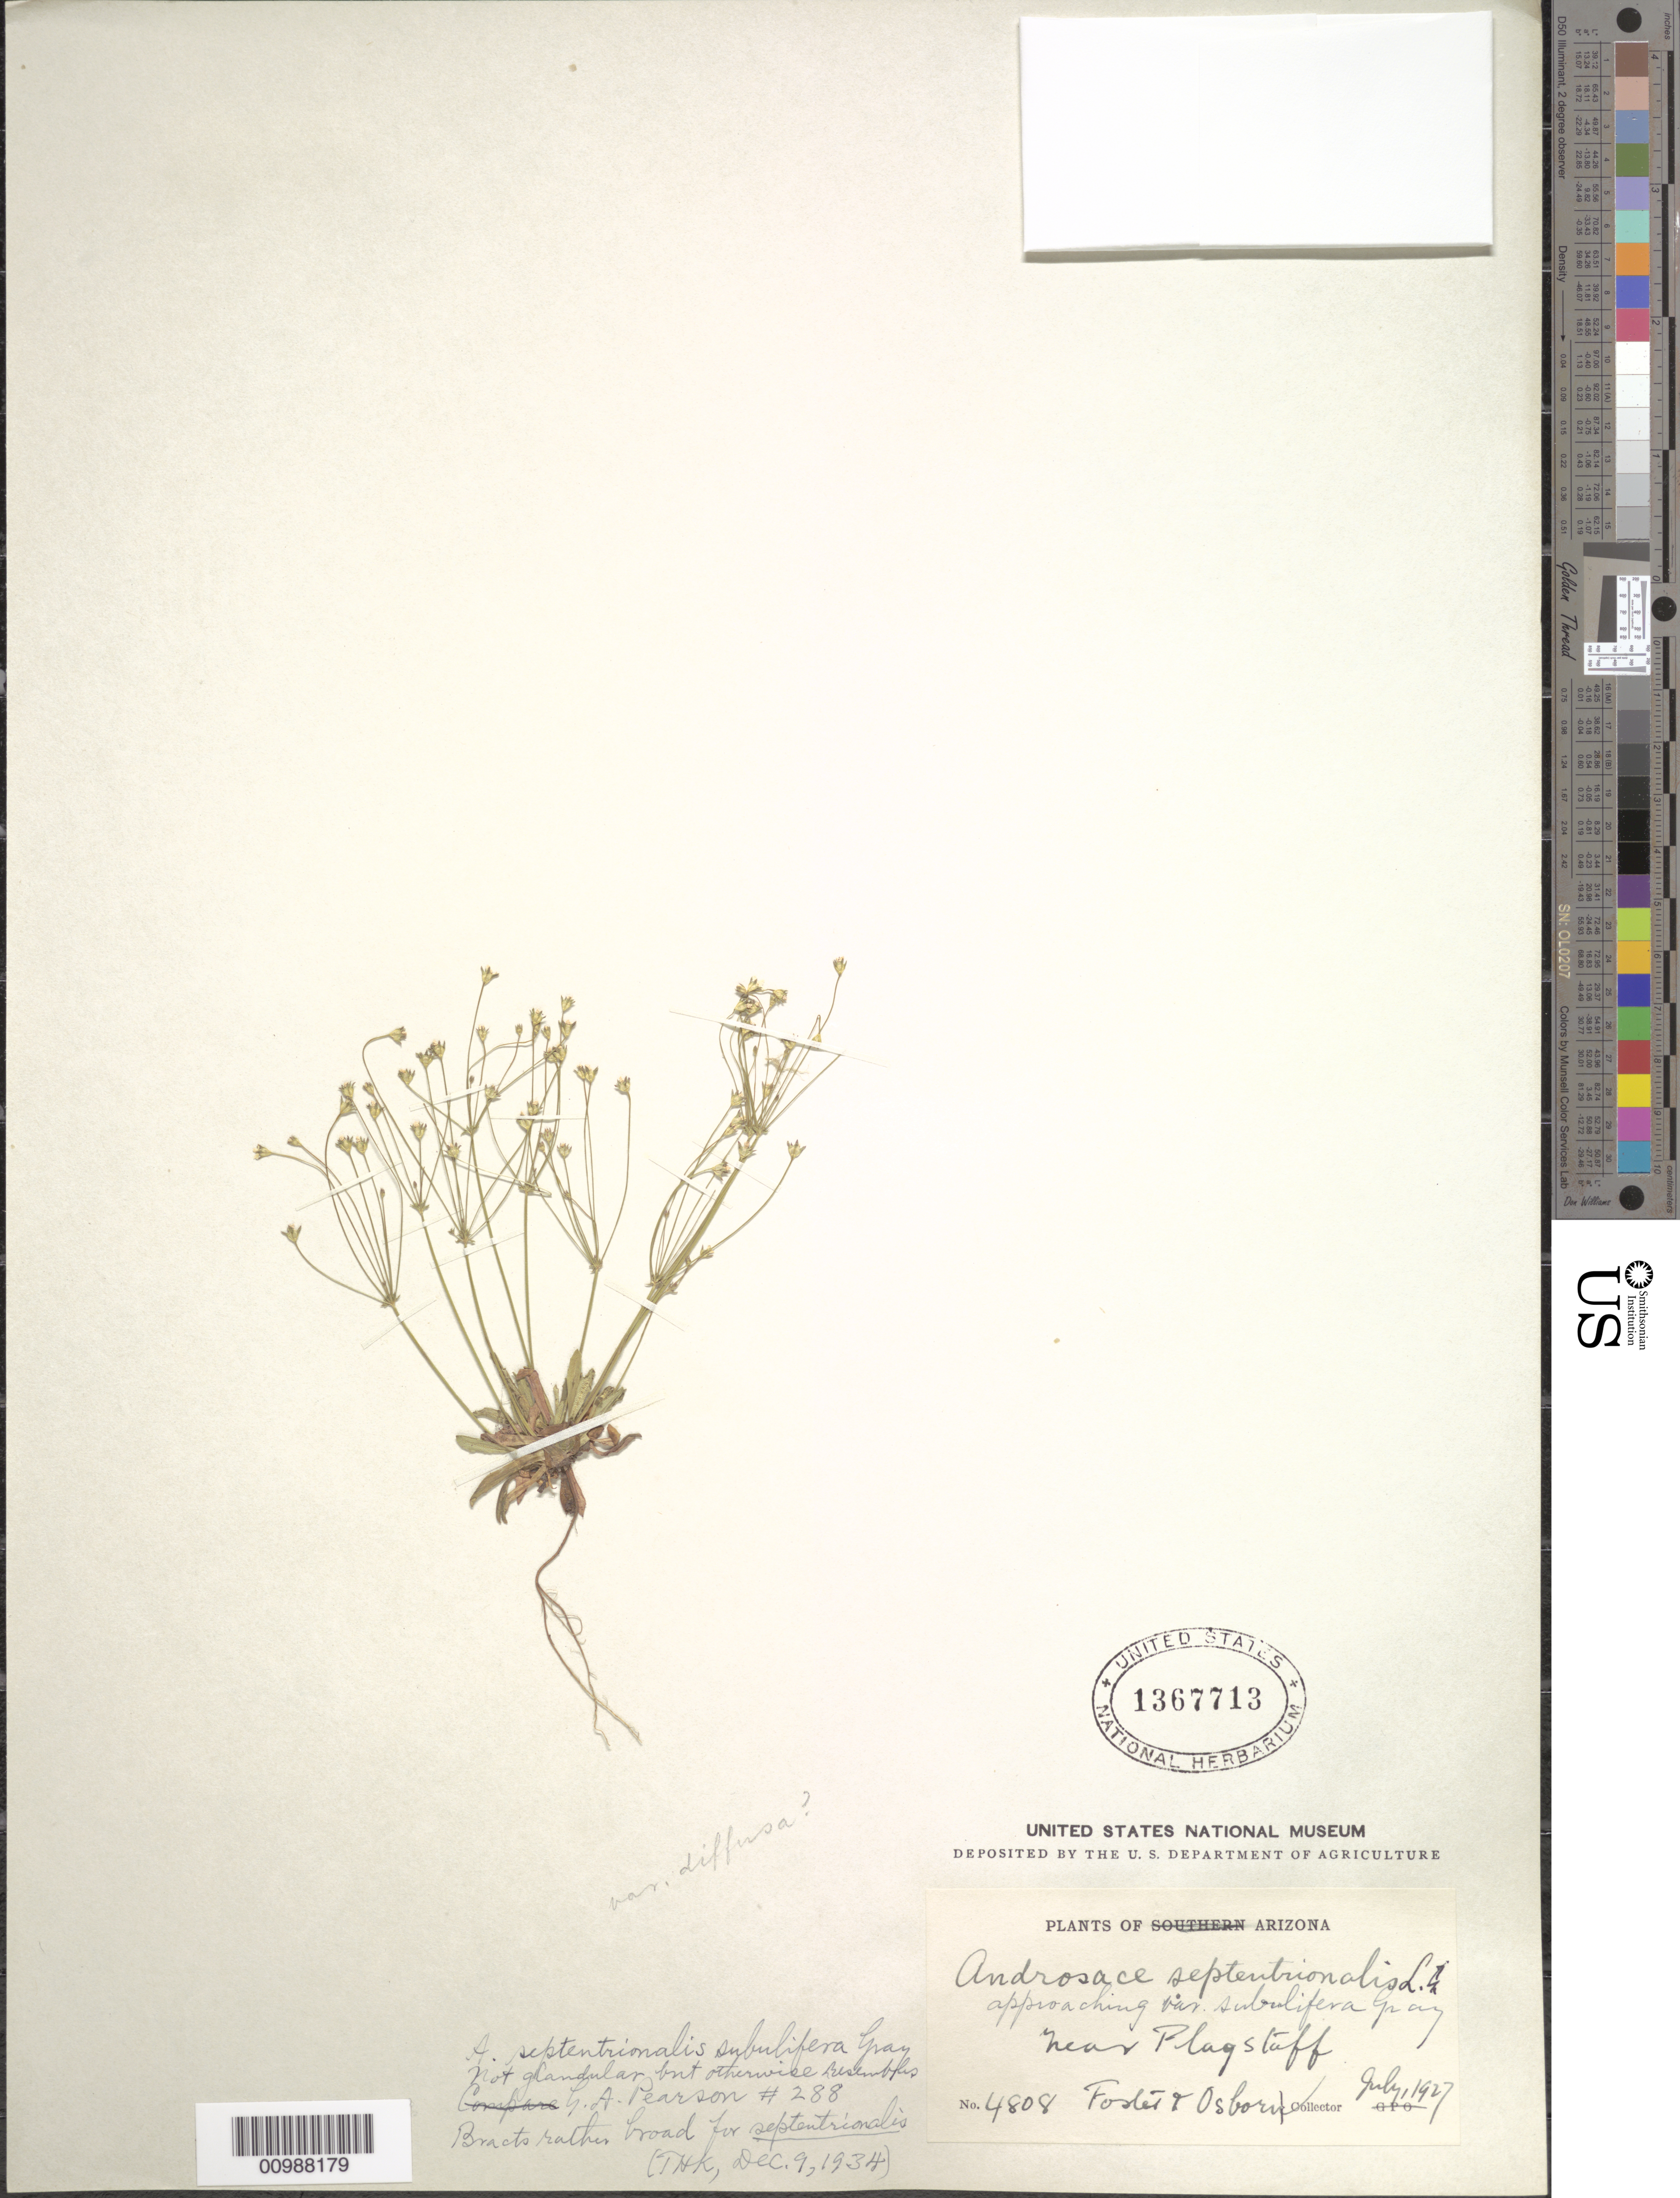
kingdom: Plantae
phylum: Tracheophyta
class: Magnoliopsida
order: Ericales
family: Primulaceae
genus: Androsace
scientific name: Androsace septentrionalis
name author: L.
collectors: M. B. Foster & -- Osborn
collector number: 4808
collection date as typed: Jul 1927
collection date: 1927-07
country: United States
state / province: Arizona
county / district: Coconino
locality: Near Flagstaff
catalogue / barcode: US 1367713